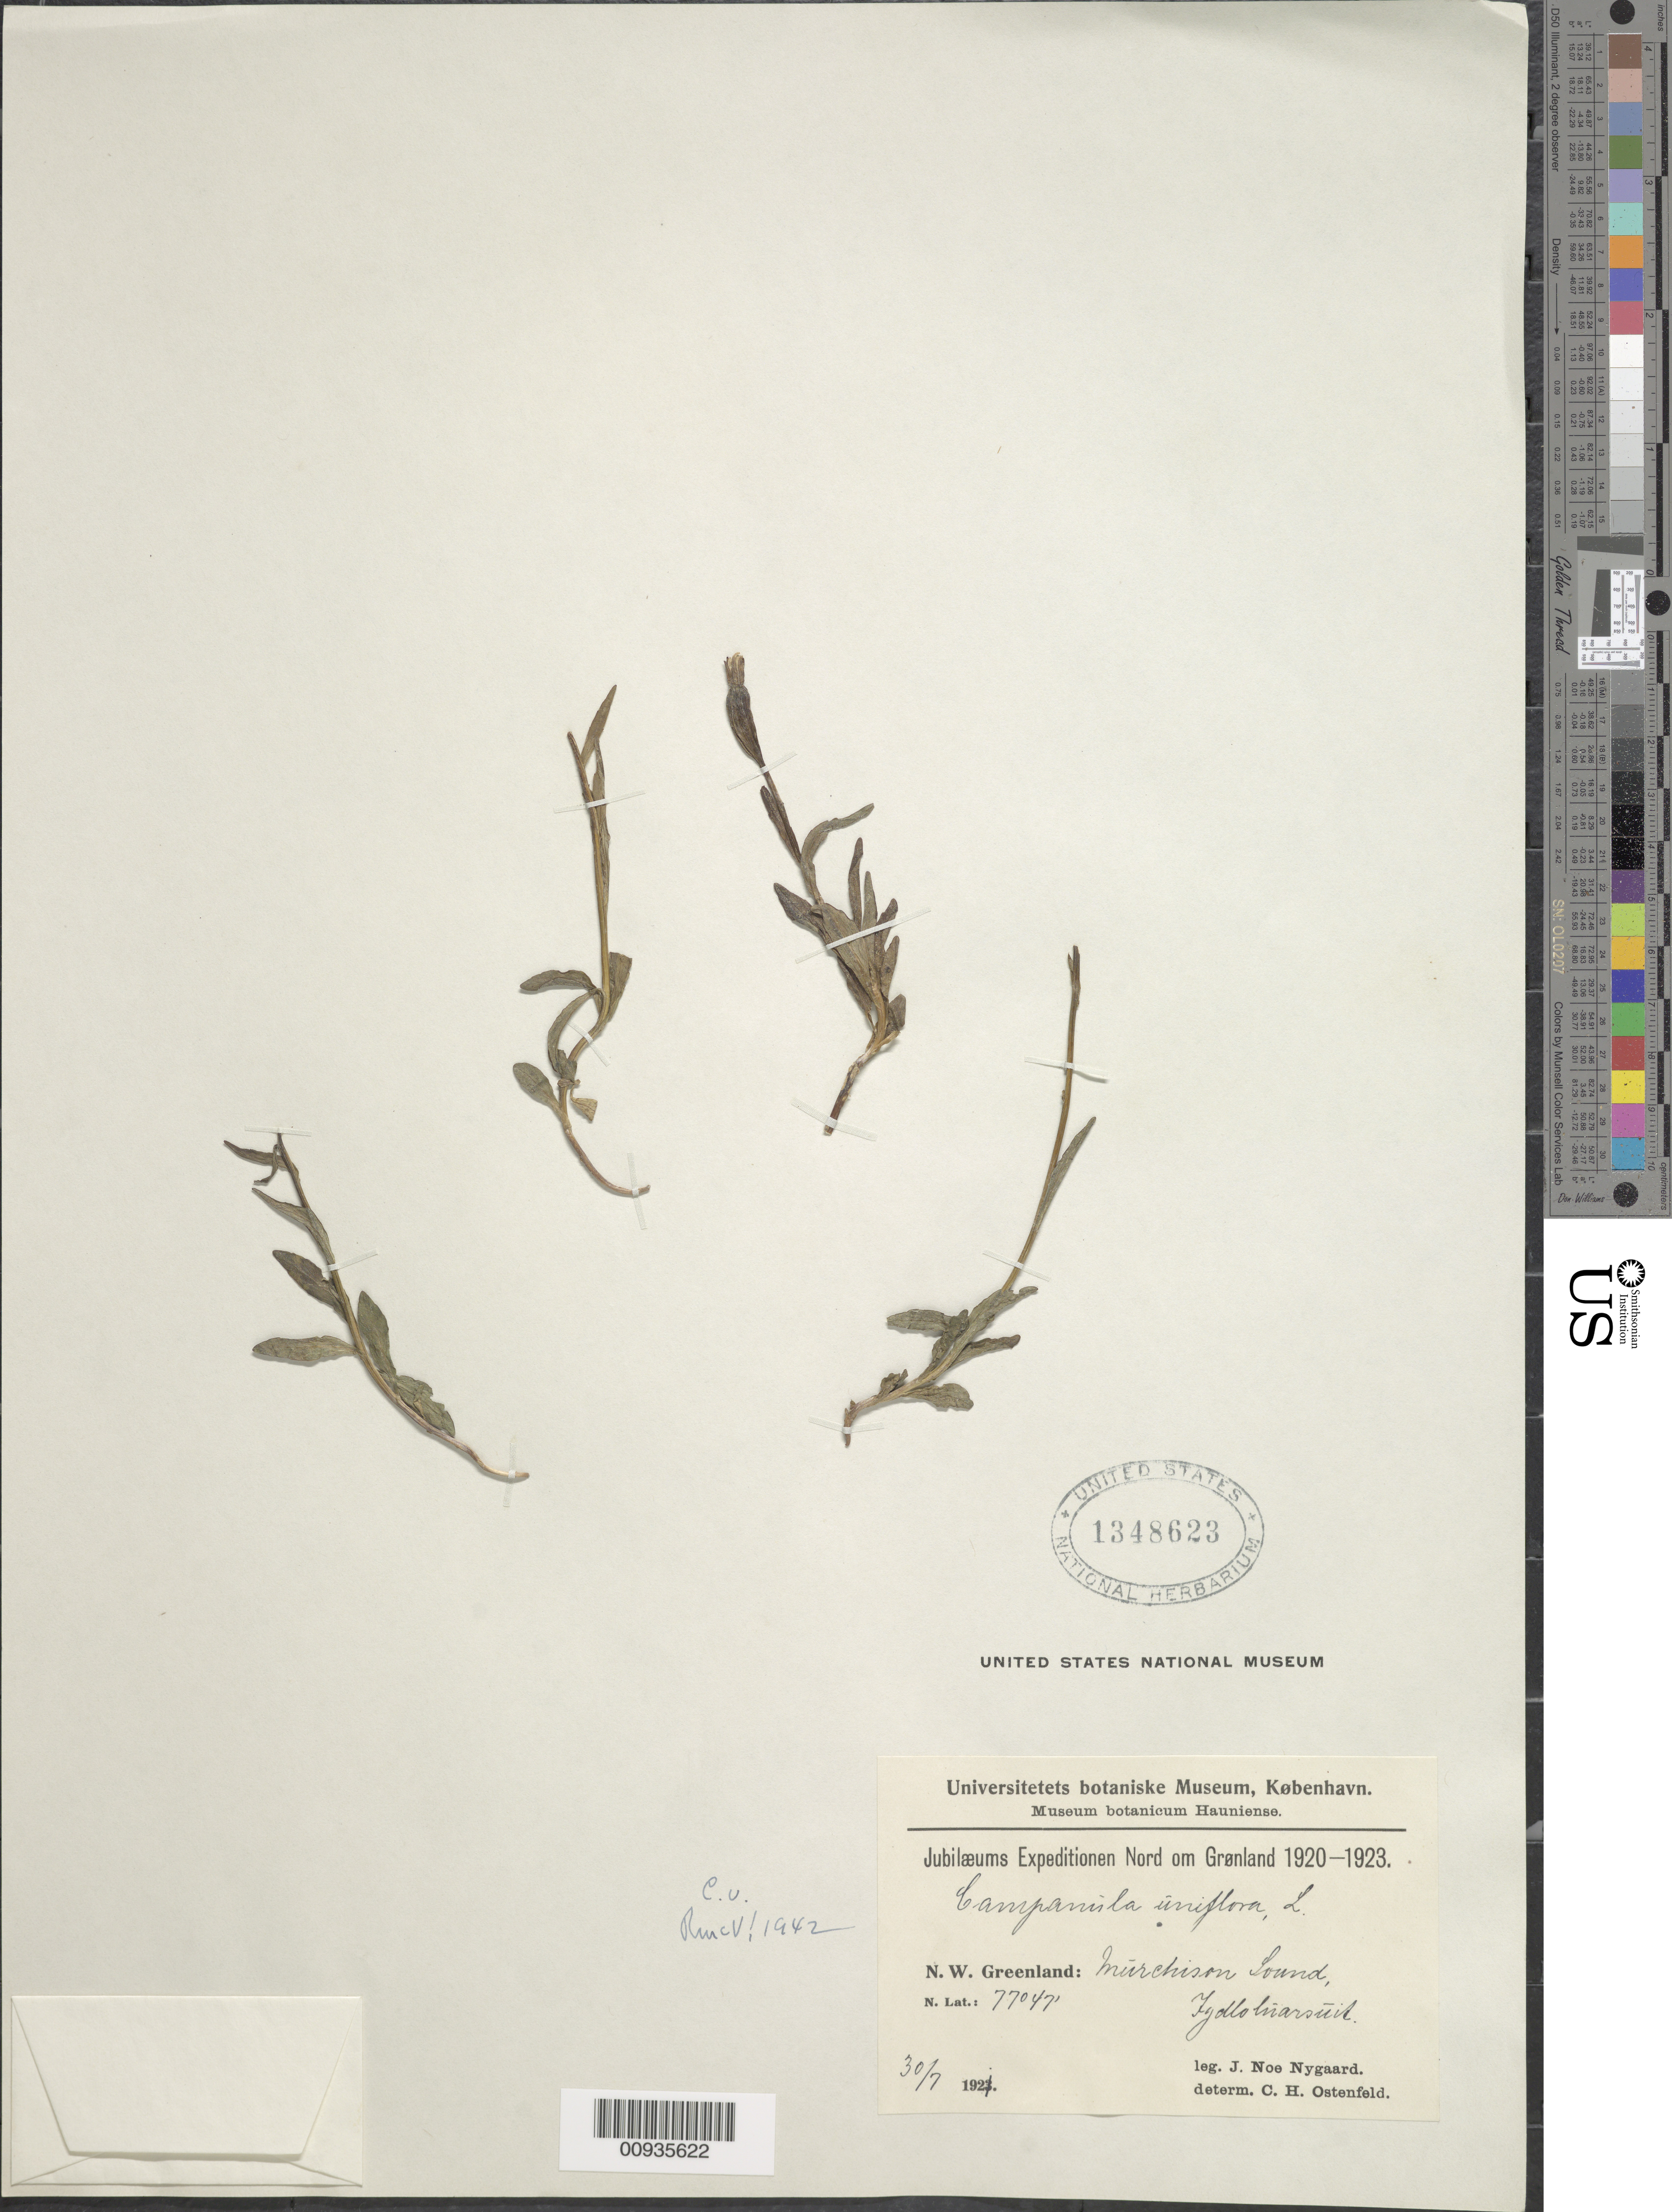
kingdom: Plantae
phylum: Tracheophyta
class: Magnoliopsida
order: Asterales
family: Campanulaceae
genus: Campanula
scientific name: Campanula uniflora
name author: L.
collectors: J. Nygaard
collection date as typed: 30/7 1921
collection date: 1921-07-30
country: Greenland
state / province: Avannaata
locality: Murchison Sound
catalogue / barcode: US 1348623